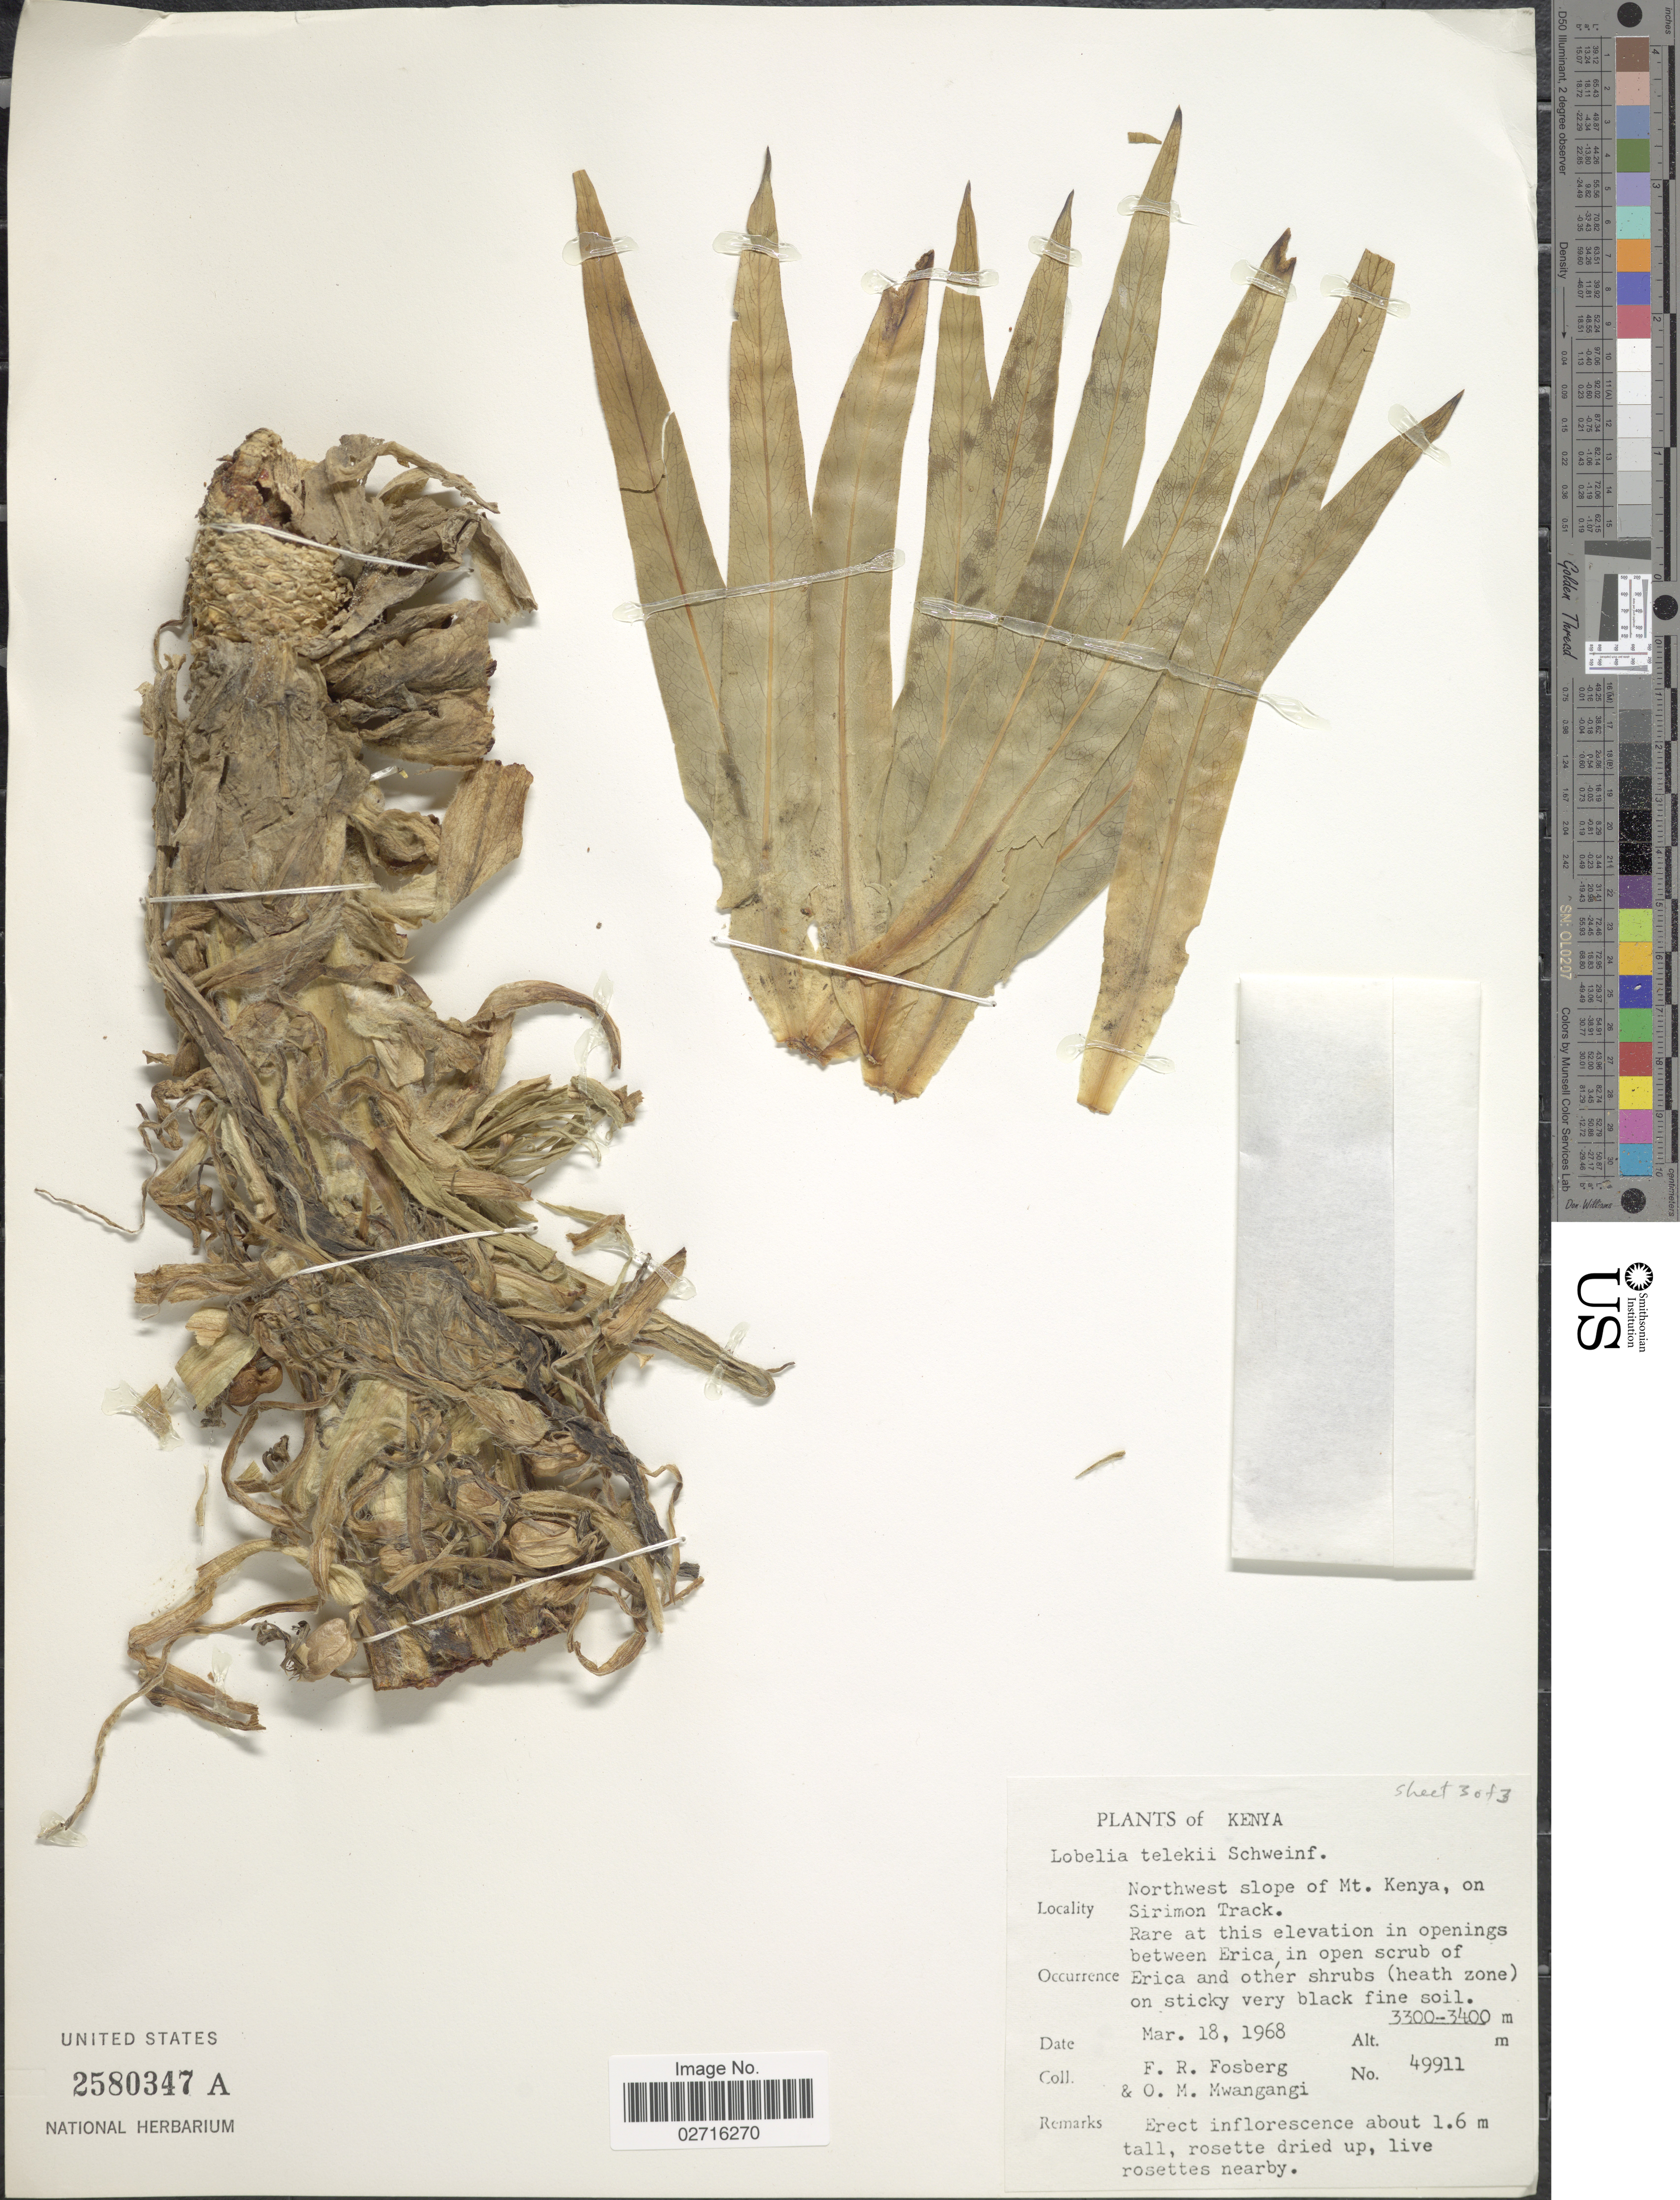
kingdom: Plantae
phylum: Tracheophyta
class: Magnoliopsida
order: Asterales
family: Campanulaceae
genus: Lobelia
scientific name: Lobelia telekii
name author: Schweinf.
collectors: F. R. Fosberg & O. M. Mwangangi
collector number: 49911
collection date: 1968-03-18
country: Kenya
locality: Northwest slope of Mt. Kenya, on Sirimon Track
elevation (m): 3300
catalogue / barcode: US 2580347A